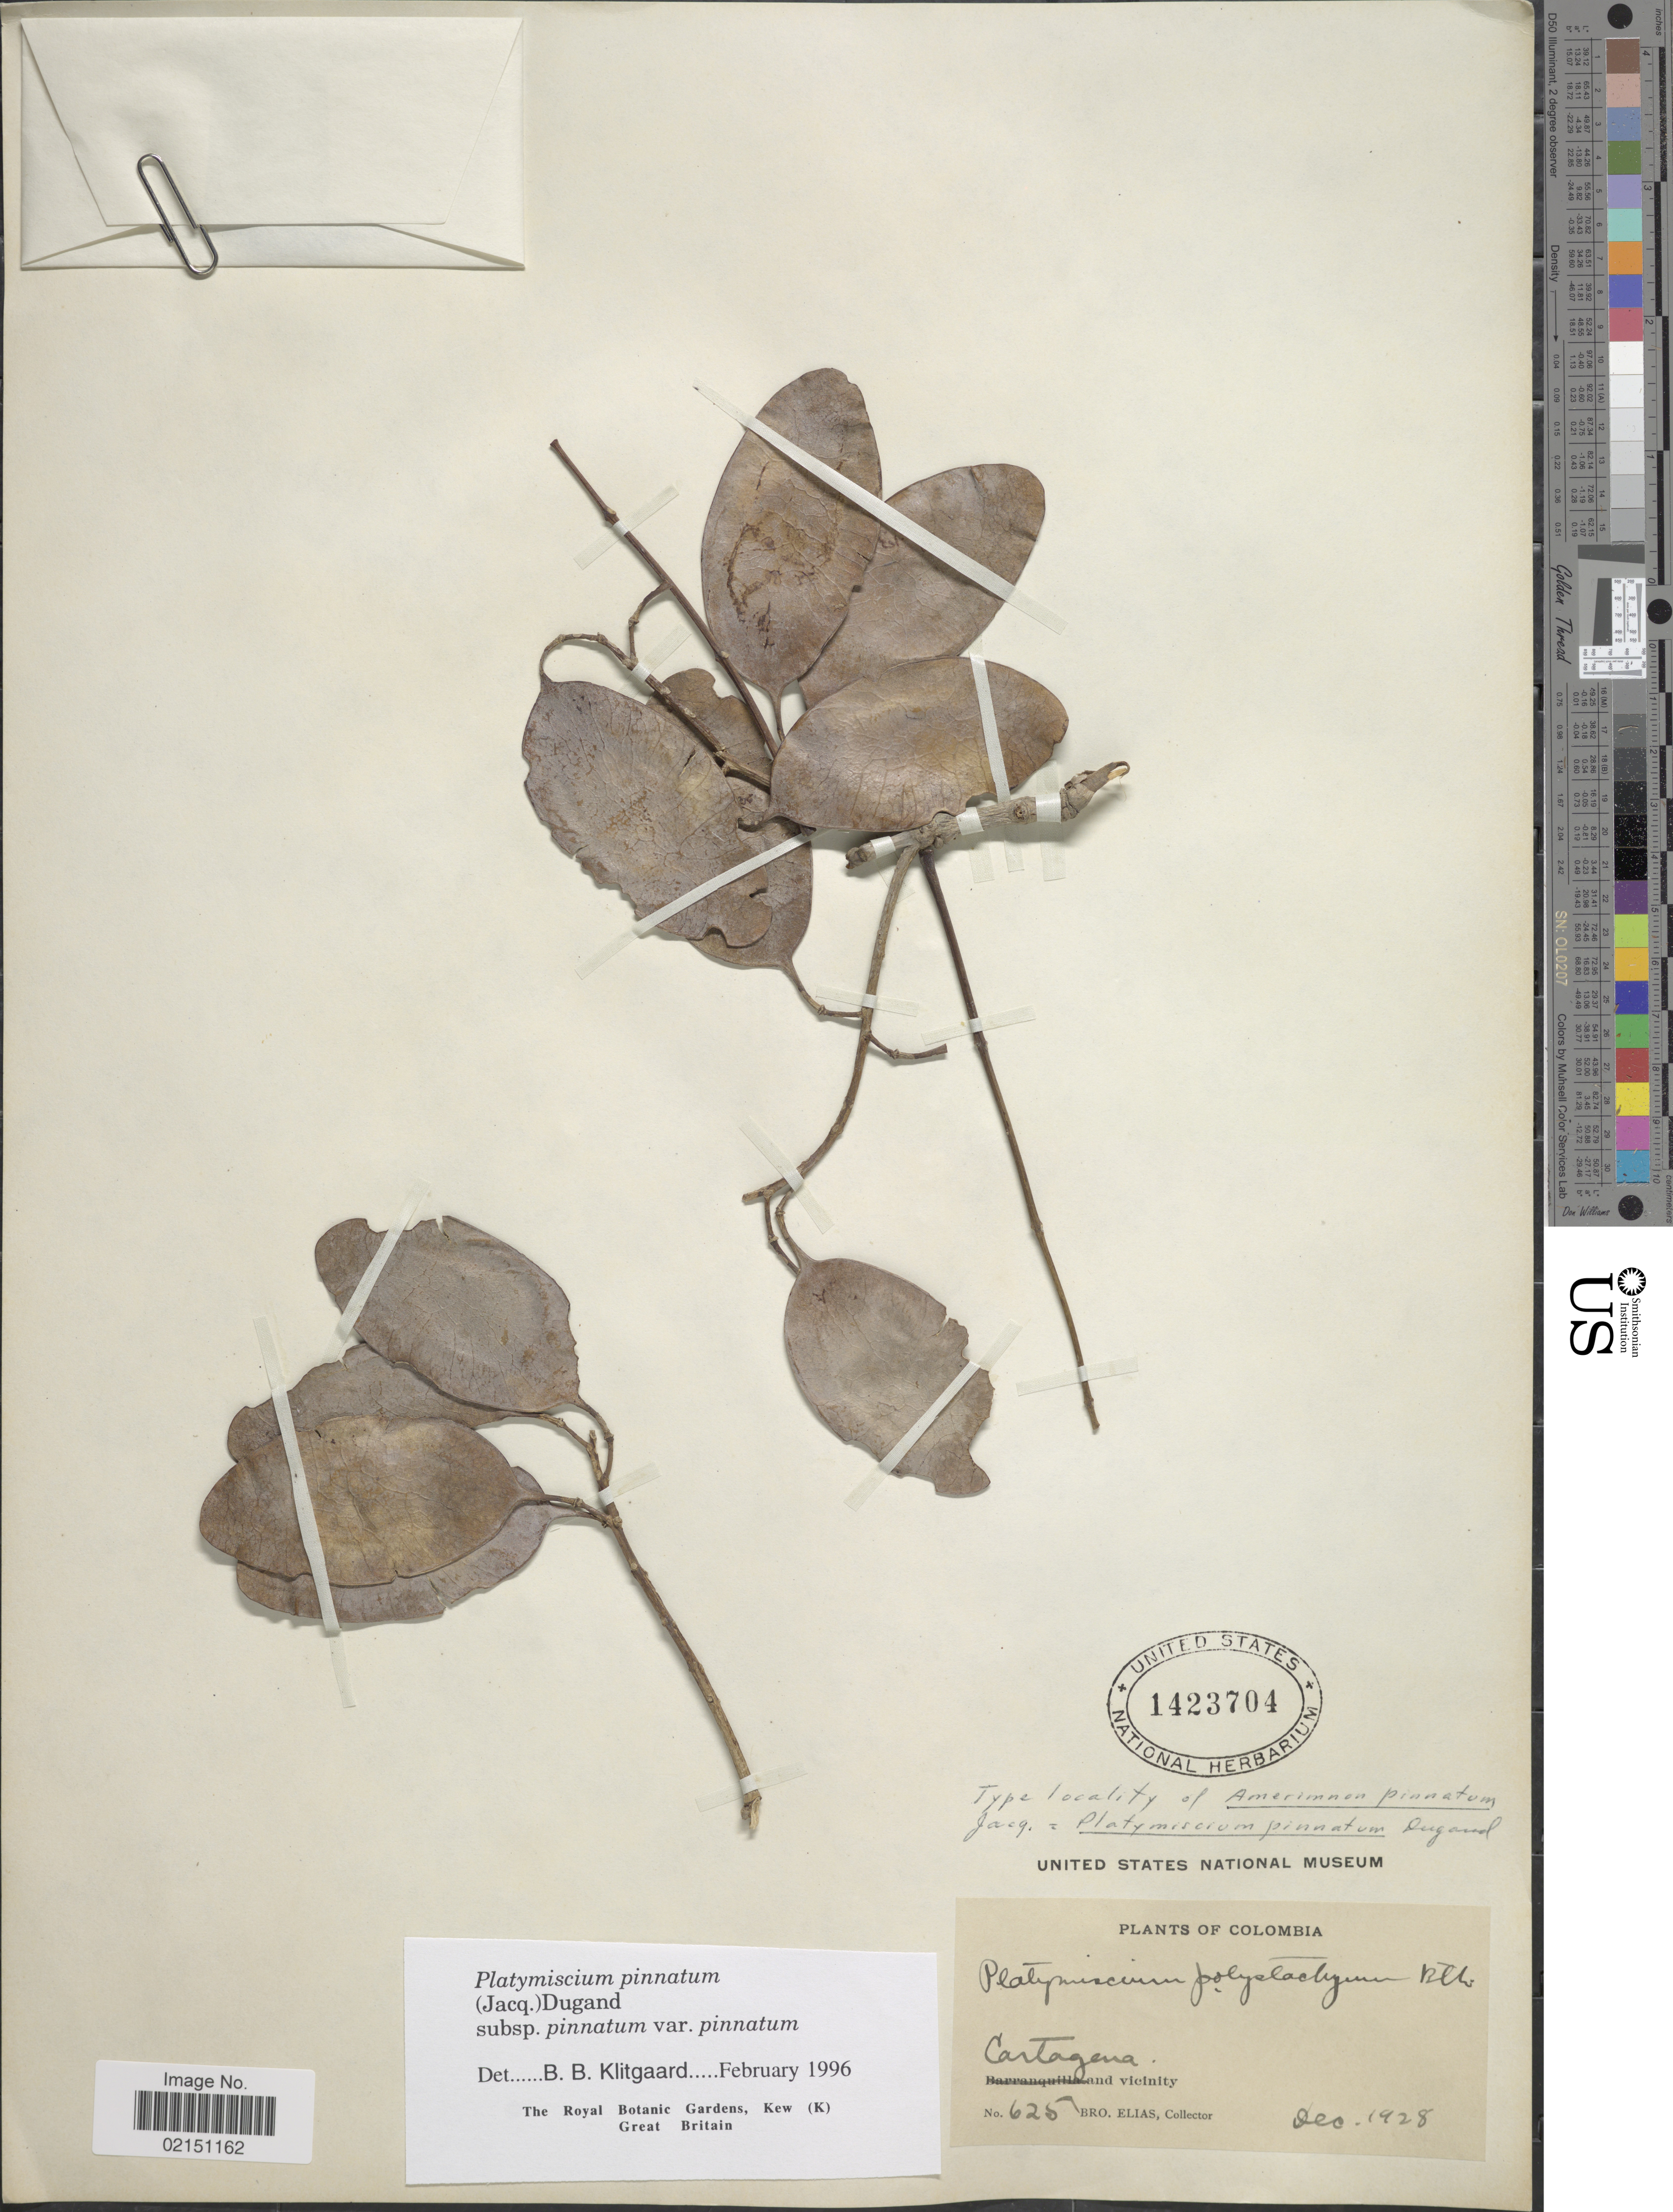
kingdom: Plantae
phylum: Tracheophyta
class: Magnoliopsida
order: Fabales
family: Fabaceae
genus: Platymiscium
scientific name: Platymiscium pinnatum var. pinnatum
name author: (Jacq.)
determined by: Klitgaard, B. B.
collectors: Bro. Elias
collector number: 625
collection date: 1928-12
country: Colombia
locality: Cartagena and vicinity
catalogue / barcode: US 1423704